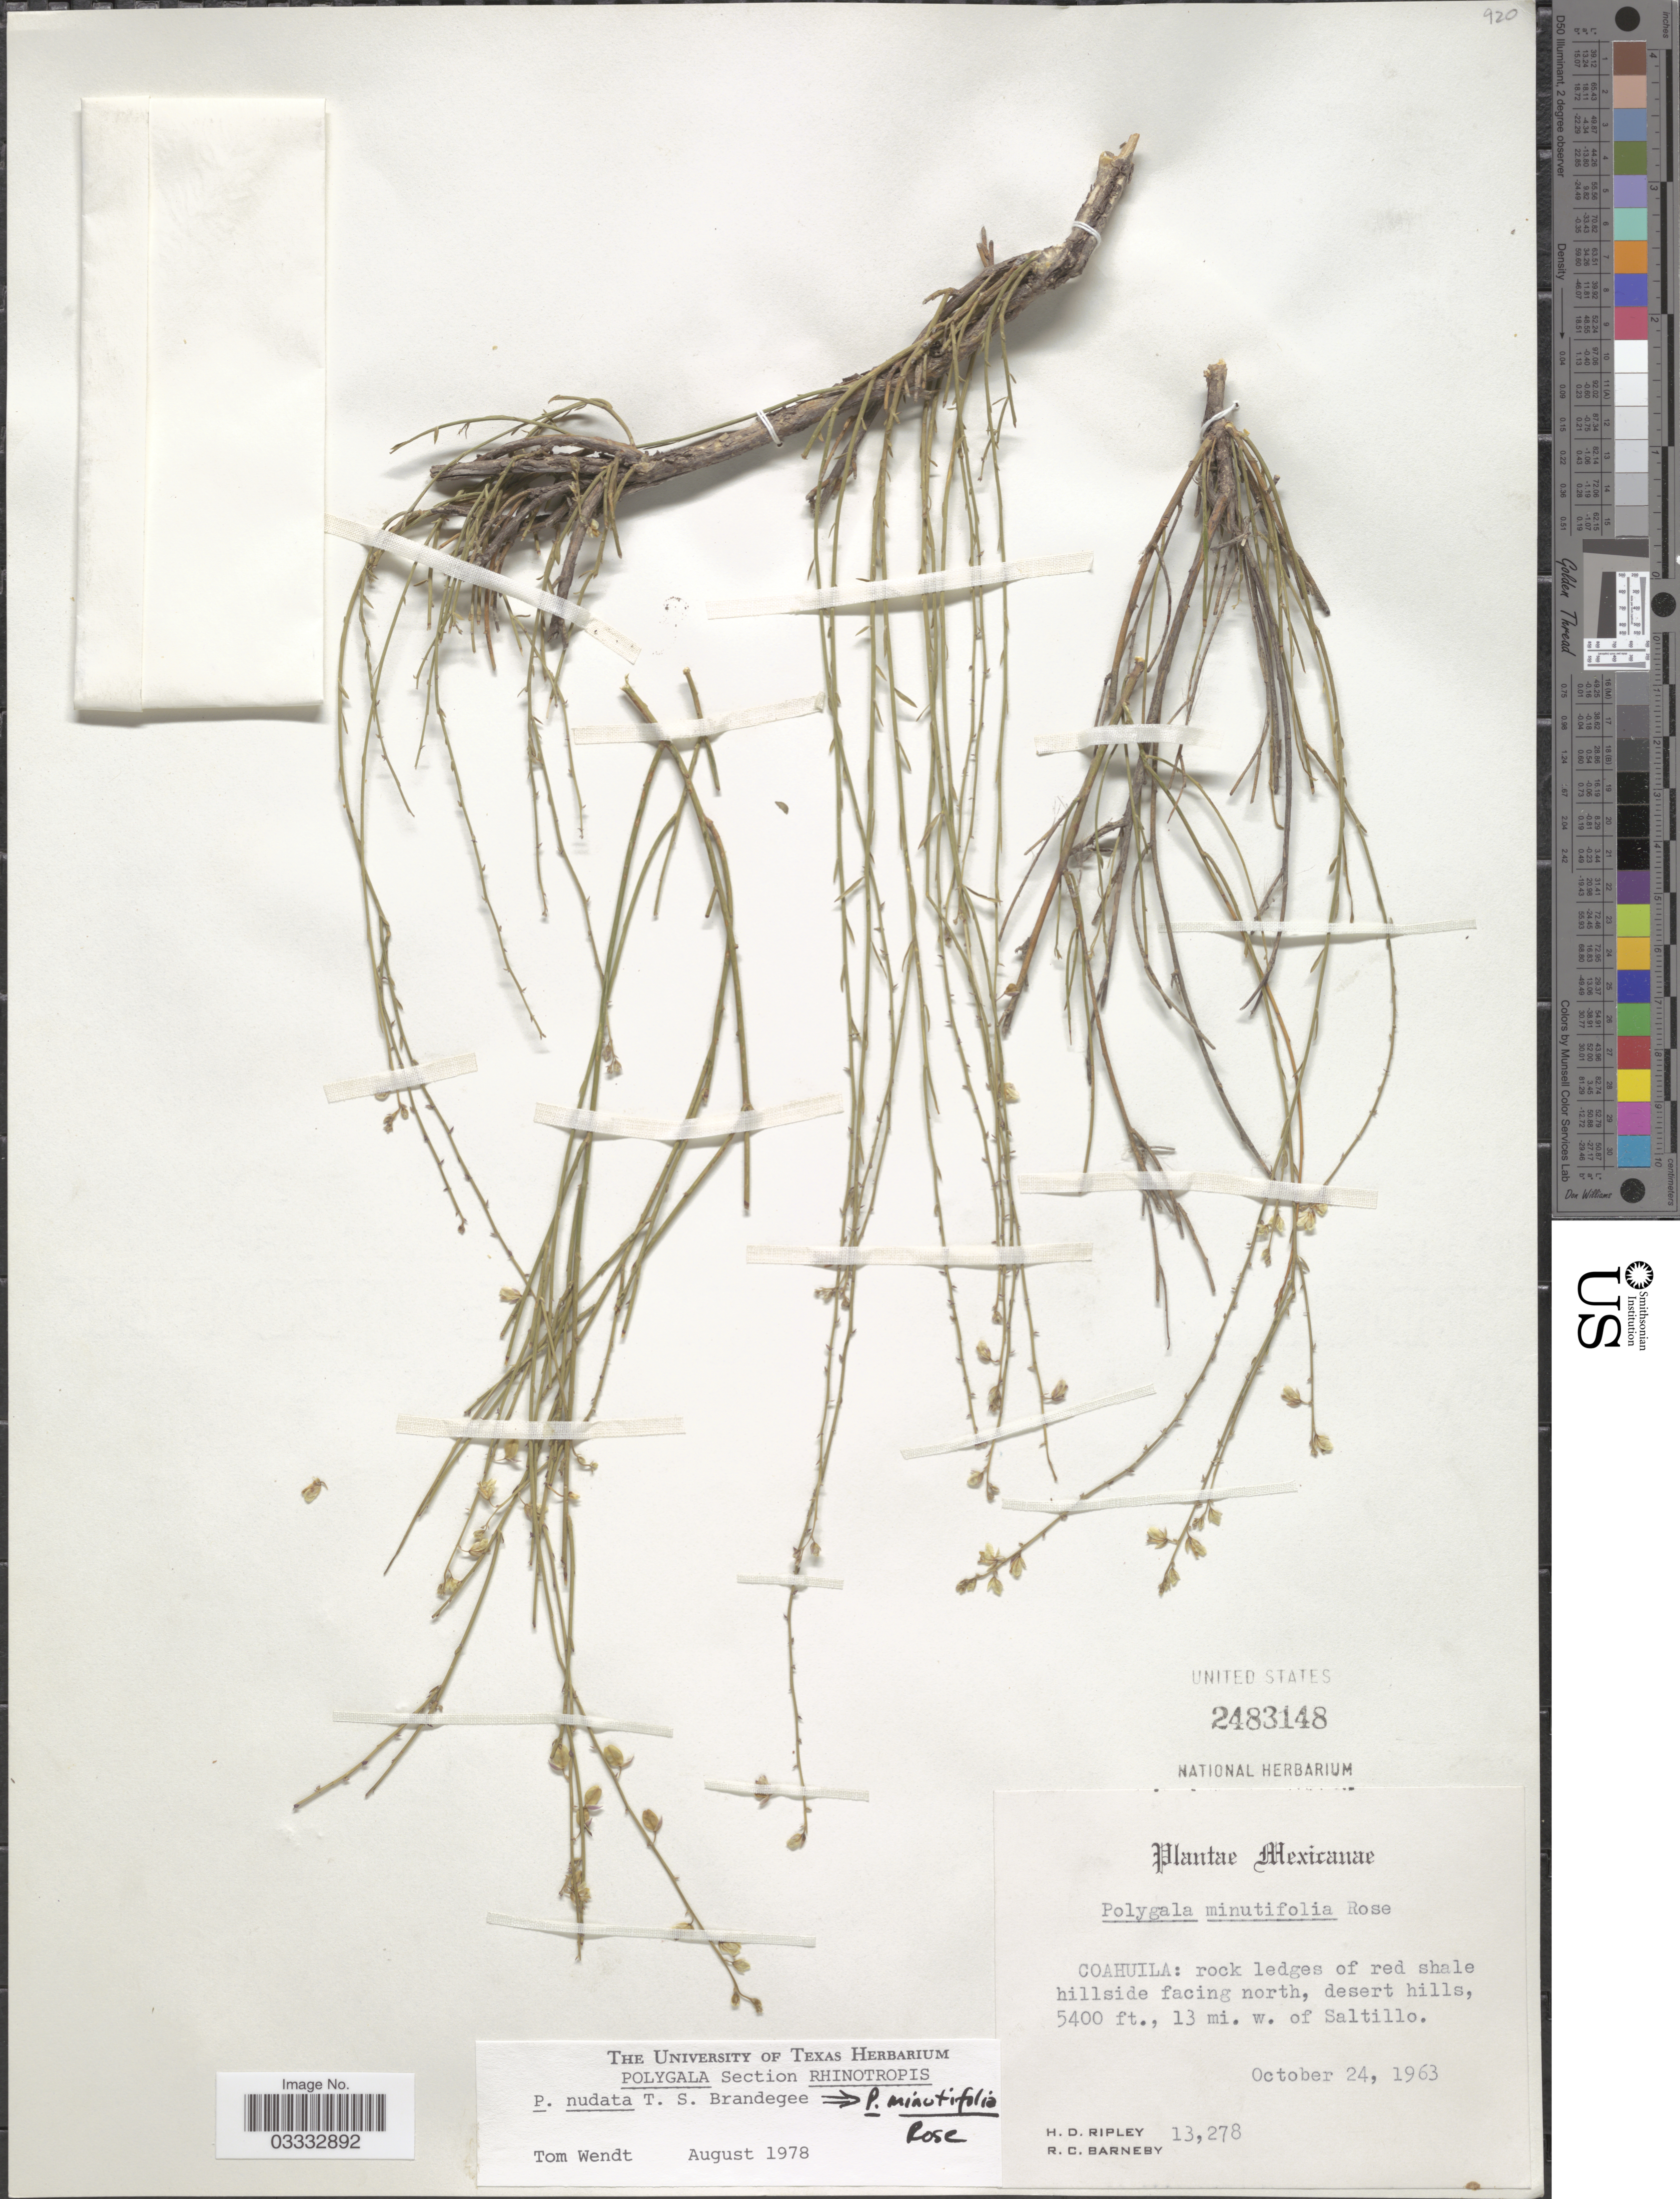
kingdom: Plantae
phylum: Tracheophyta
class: Magnoliopsida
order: Fabales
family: Polygalaceae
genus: Rhinotropis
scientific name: Rhinotropis nudata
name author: (K. Brandegee) J.R. Abbott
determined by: Strong, Mark T., (BOT), Smithsonian Institution - National Museum of Natural History (UNITED STATES)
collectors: H. Ripley & R. C. Barneby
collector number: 13278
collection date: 1963-10-24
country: Mexico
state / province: Coahuila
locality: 13 mi. w. of Saltillo.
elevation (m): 1646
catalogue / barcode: US 2483148